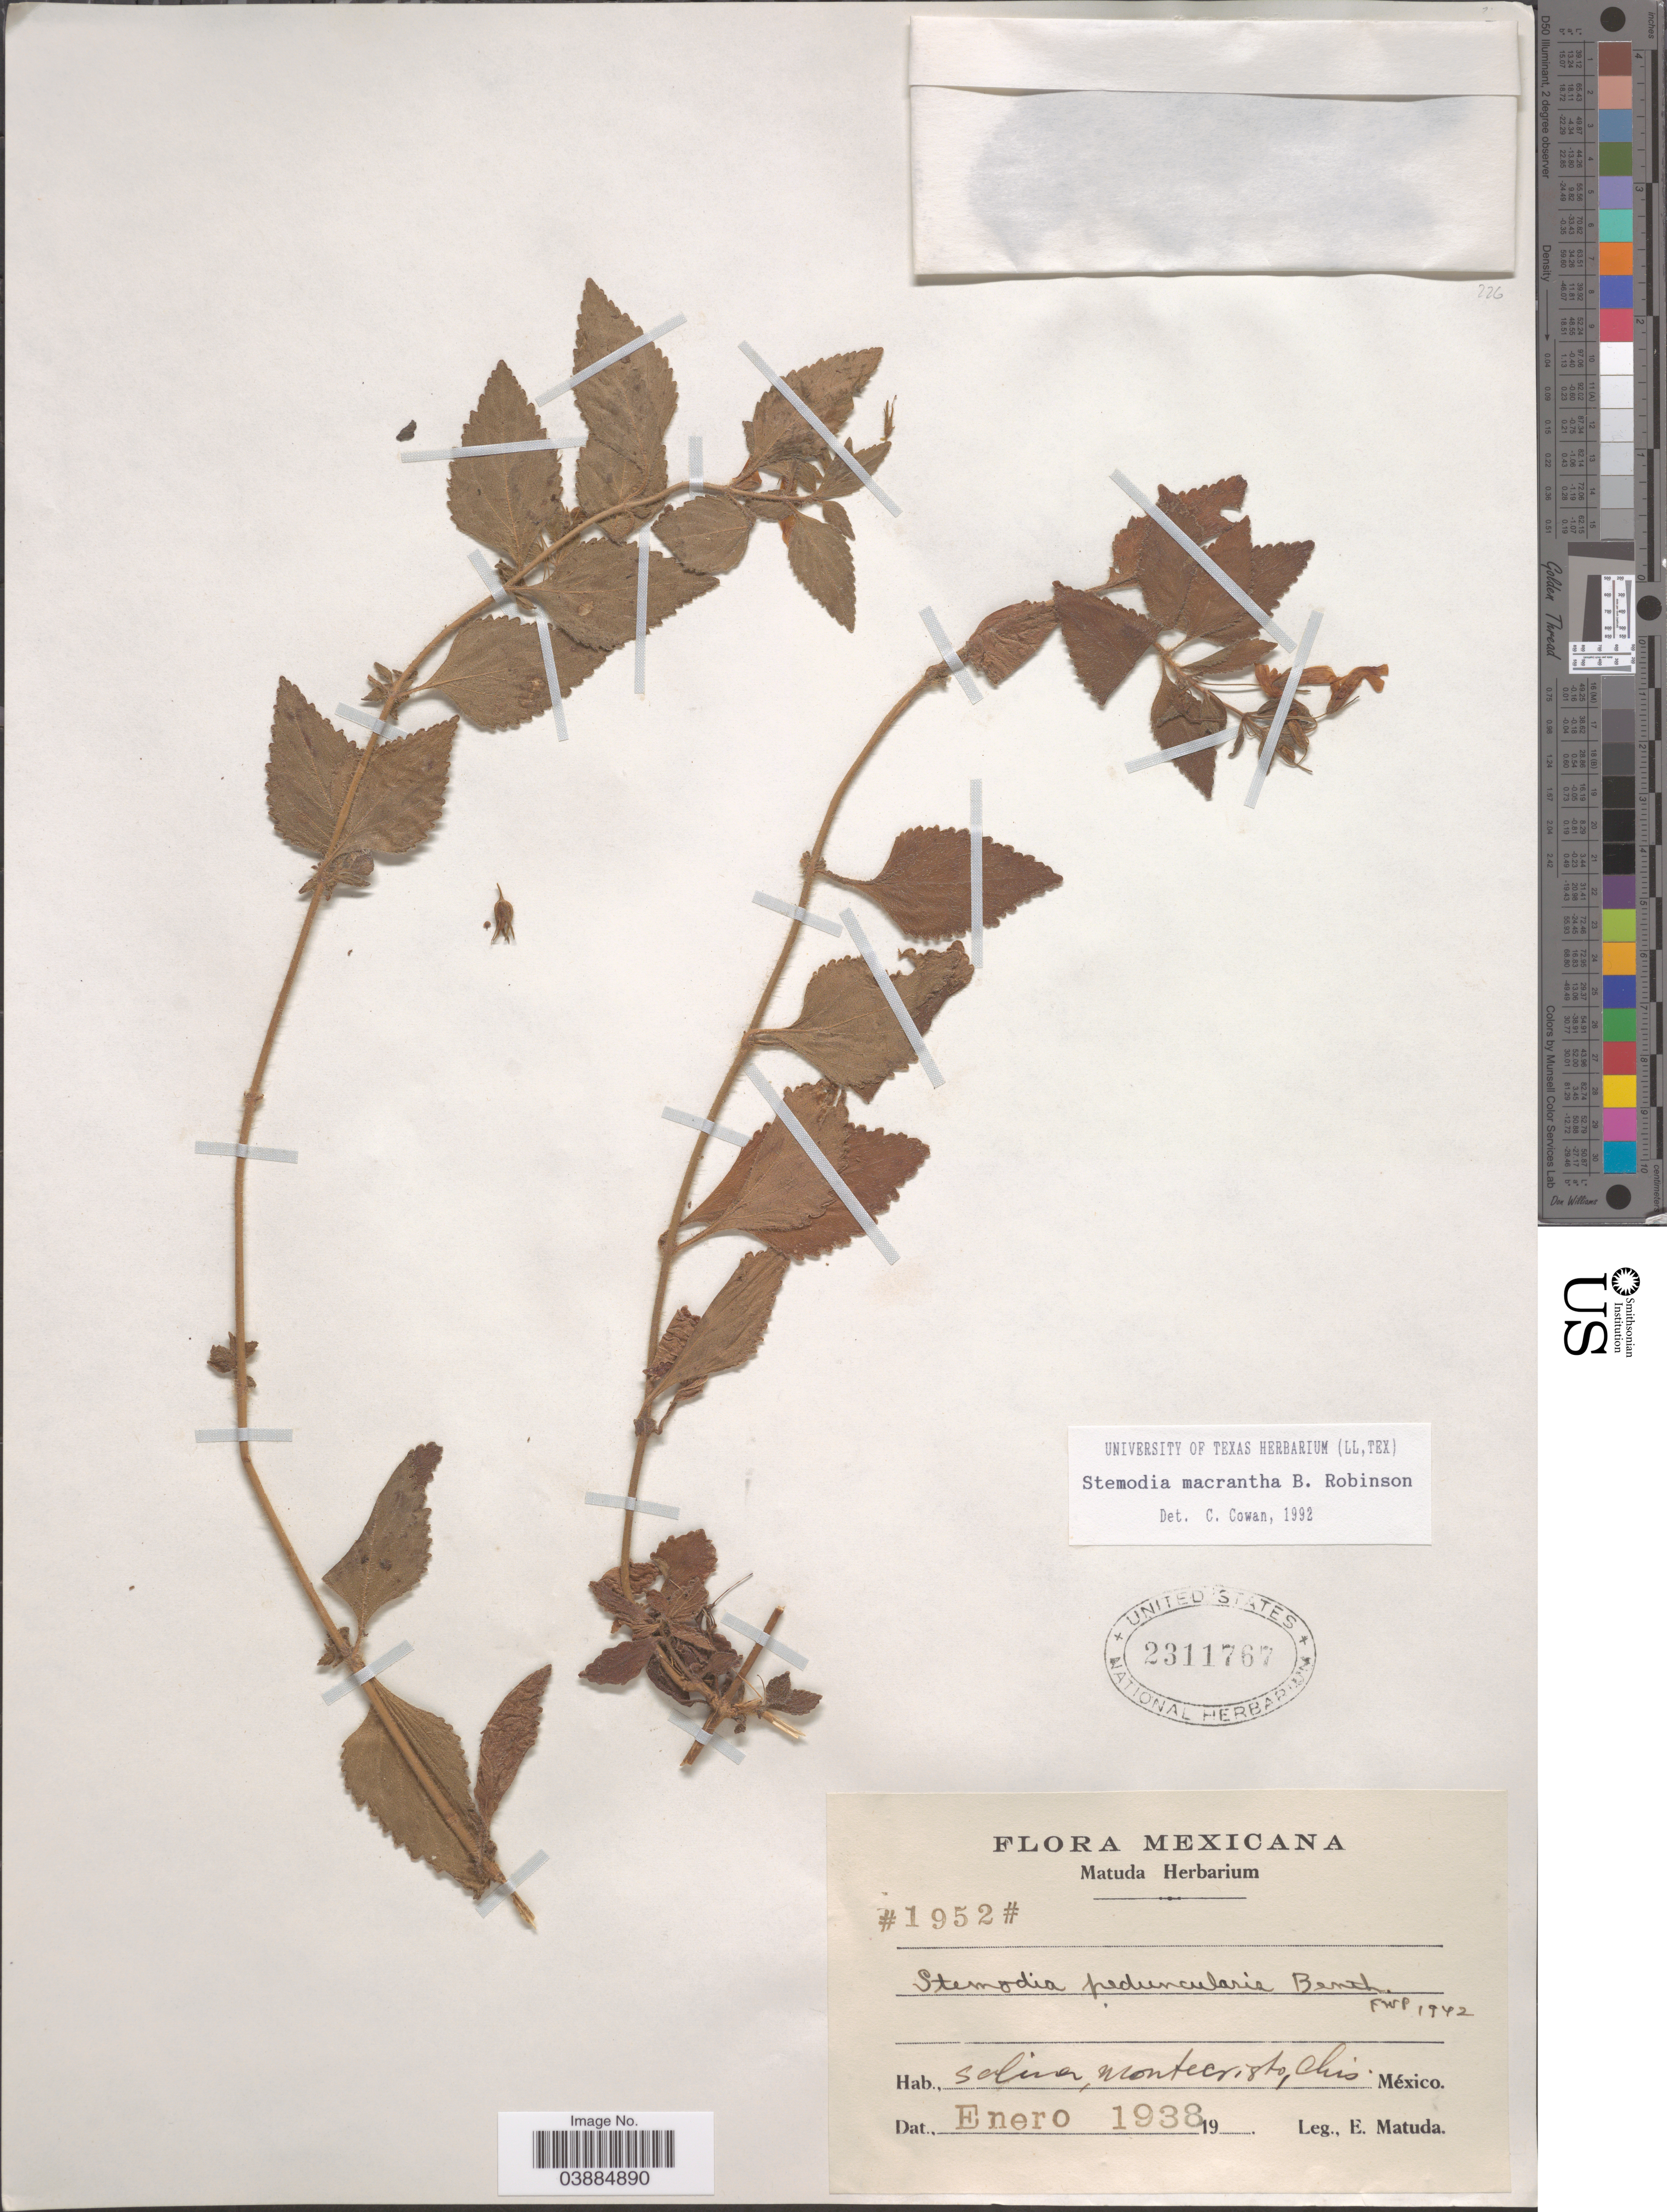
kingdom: Plantae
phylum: Tracheophyta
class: Magnoliopsida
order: Lamiales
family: Plantaginaceae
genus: Stemodia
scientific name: Stemodia micrantha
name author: Brandegee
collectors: E. Matuda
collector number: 1952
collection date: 1938-01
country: Mexico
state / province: Chiapas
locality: Salines, Montecristo.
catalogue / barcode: US 2311767